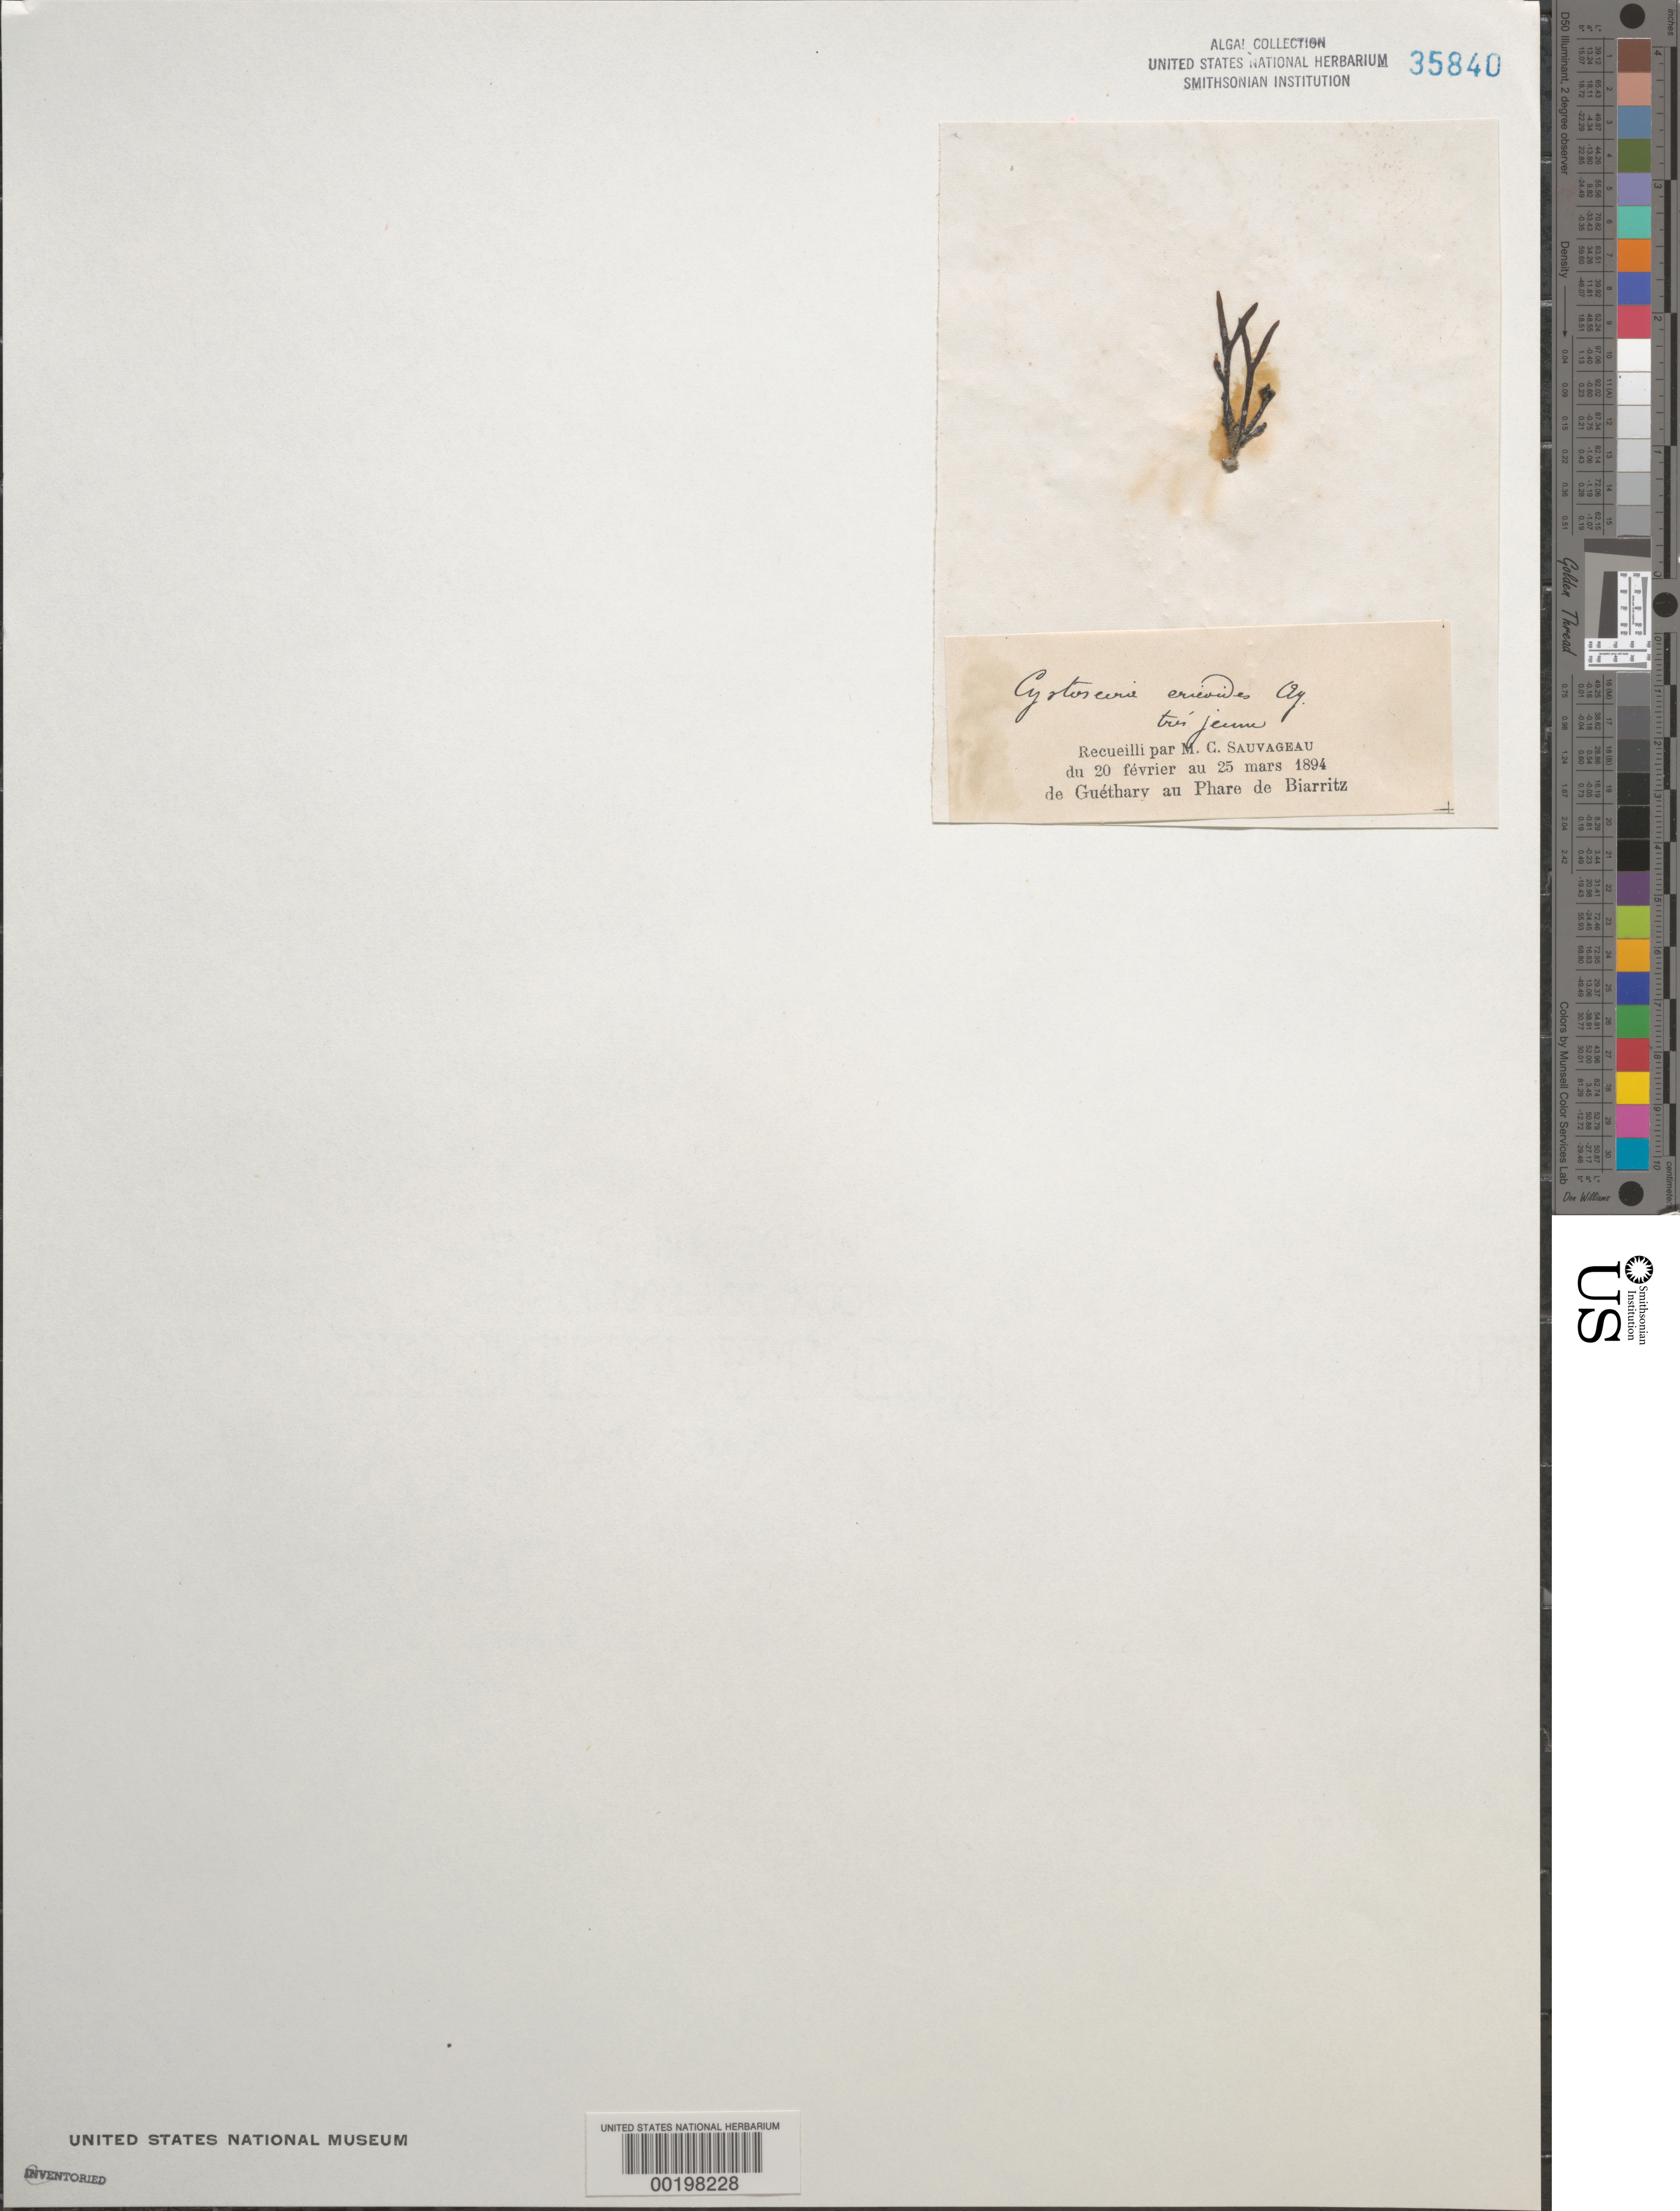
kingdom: Chromista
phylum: Ochrophyta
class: Phaeophyceae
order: Fucales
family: Sargassaceae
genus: Ericaria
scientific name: Ericaria selaginoides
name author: (L.) Molinari & Guiry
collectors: C. F. Sauvageau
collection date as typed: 20 Feb 1894 TO 25 Mar 1894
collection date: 1894-02-20/1894-03-25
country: France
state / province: Nouvelle-Aquitaine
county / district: Pyrénées-Atlantiques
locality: Guethary to Biarritz lighthouse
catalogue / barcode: US 35840